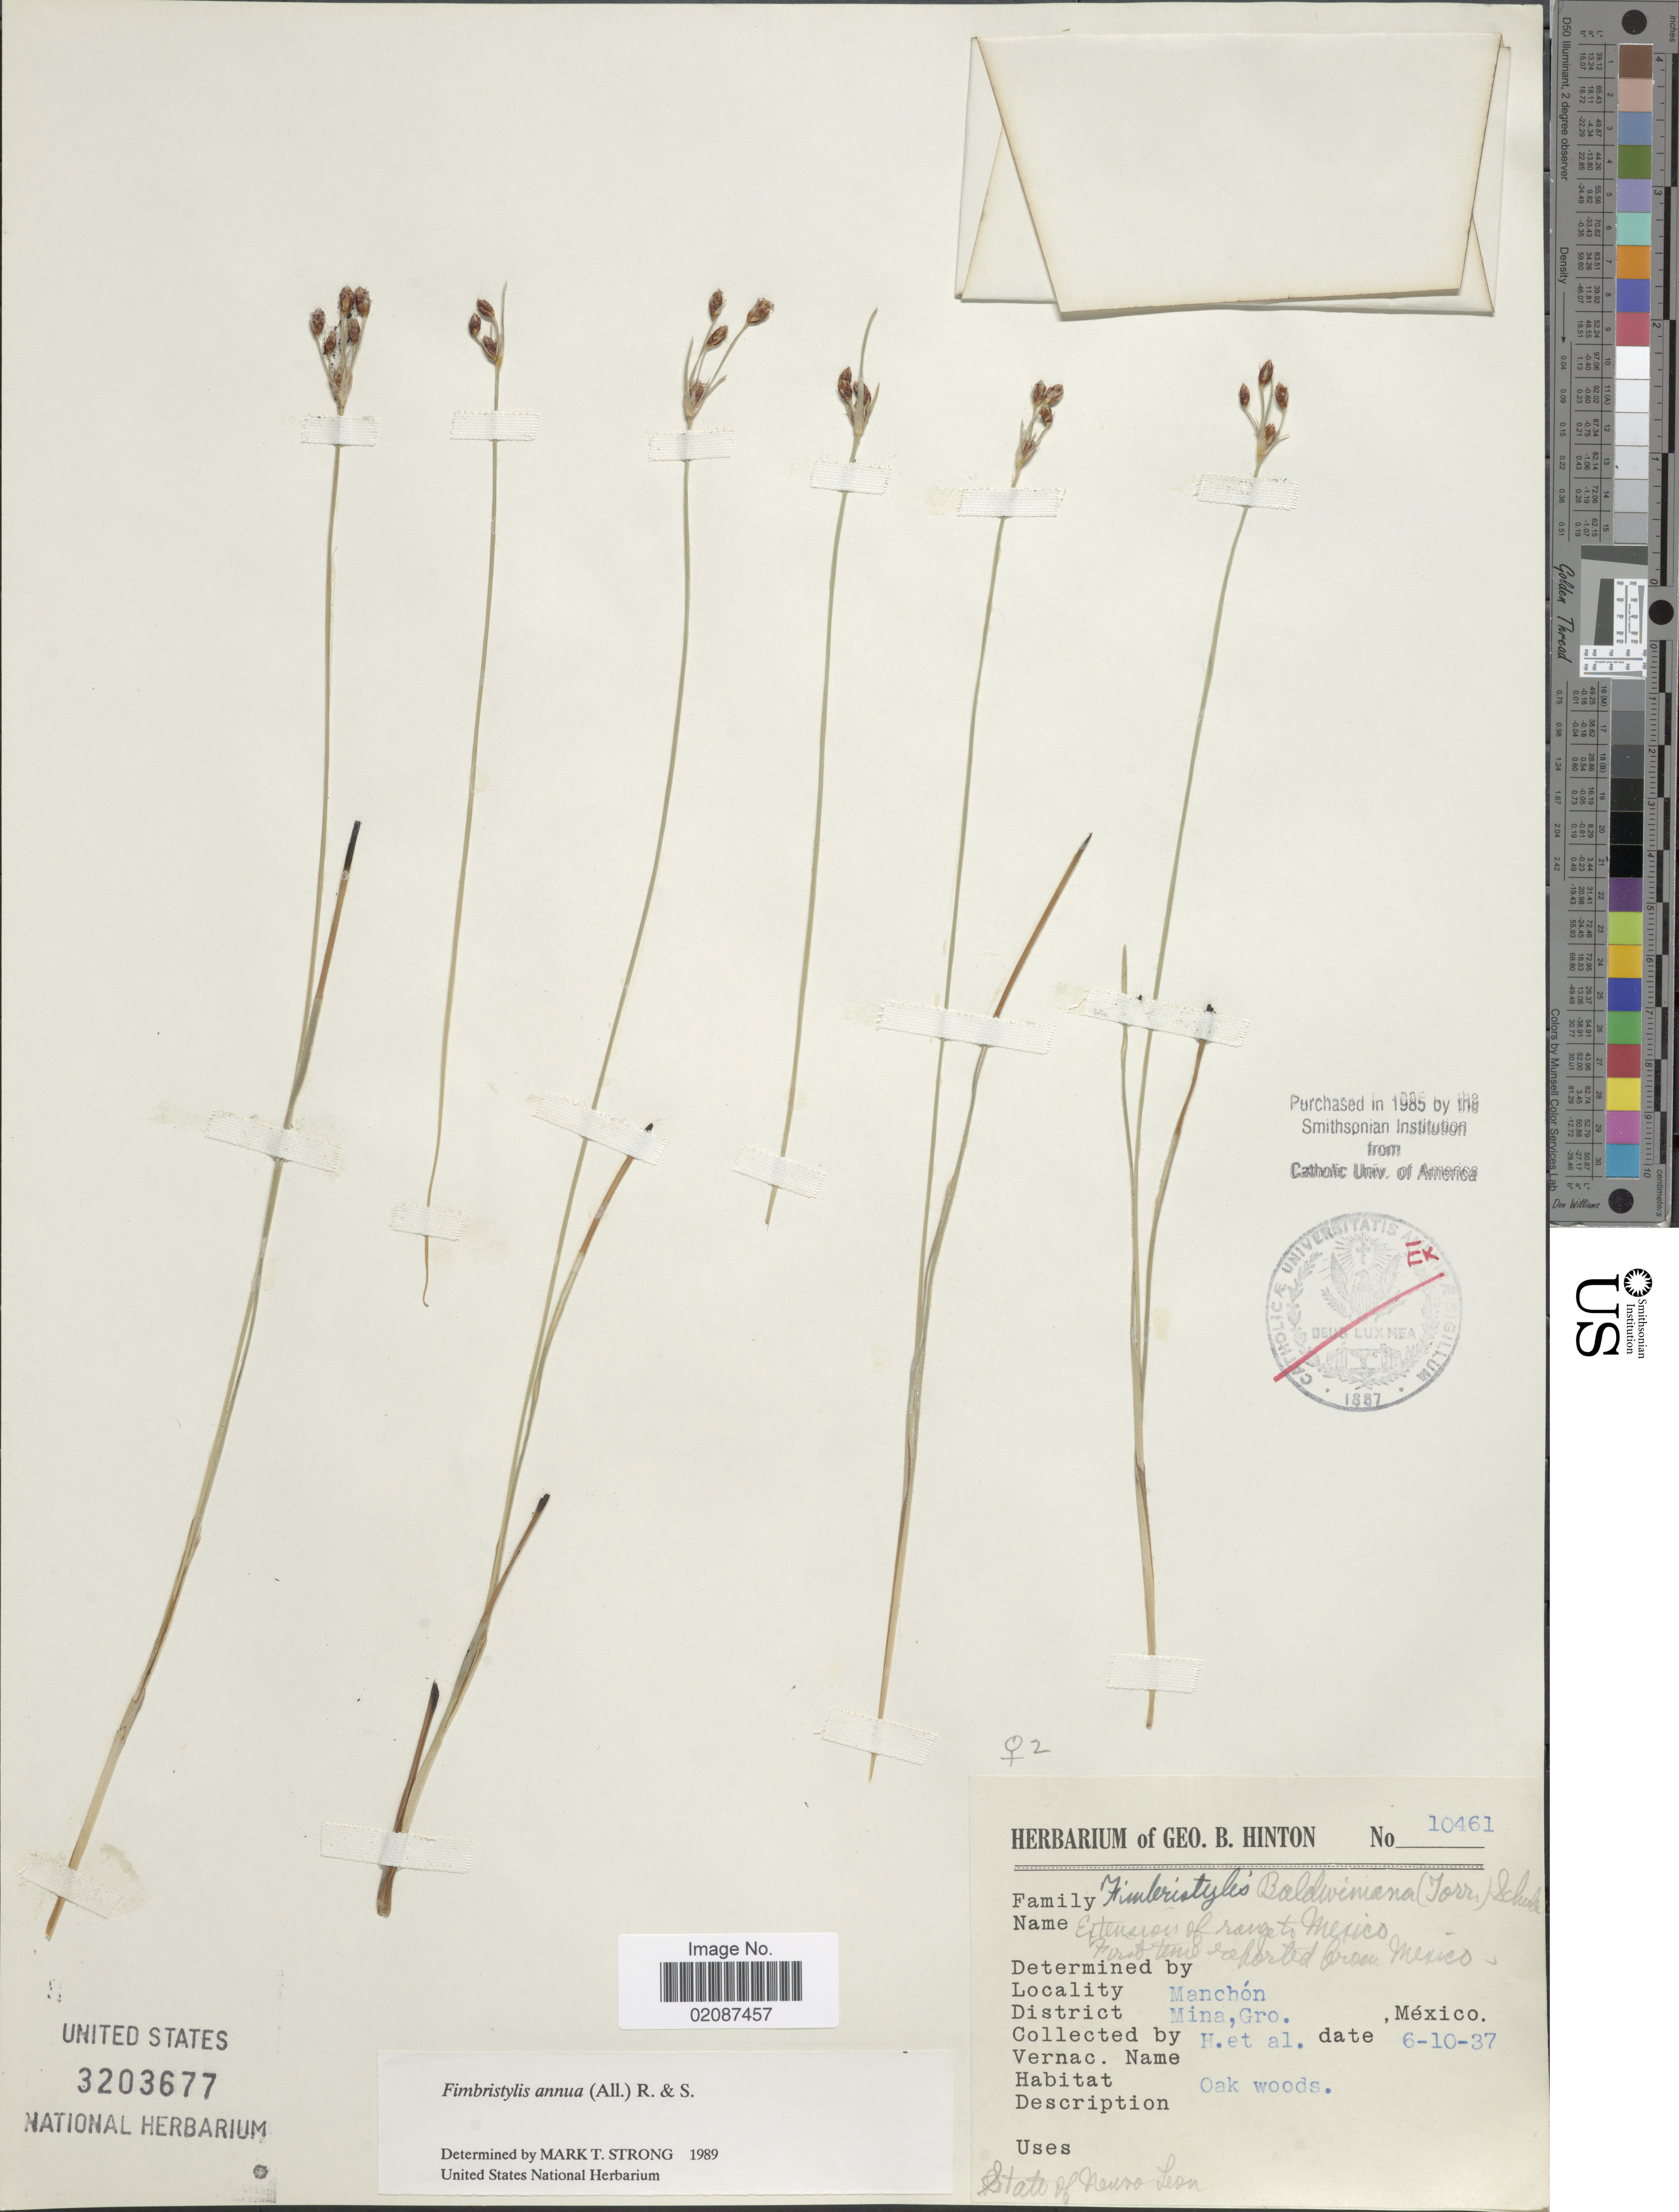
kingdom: Plantae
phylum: Tracheophyta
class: Liliopsida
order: Poales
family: Cyperaceae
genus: Fimbristylis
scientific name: Fimbristylis annua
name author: (All.) Roem. & Schult.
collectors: G. B. Hinton & et al.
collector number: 10461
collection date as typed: Transcribed d/m/y: 10/6/37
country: Mexico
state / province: Guerrero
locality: Manchon, District Mina, Gro.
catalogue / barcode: US 3203677